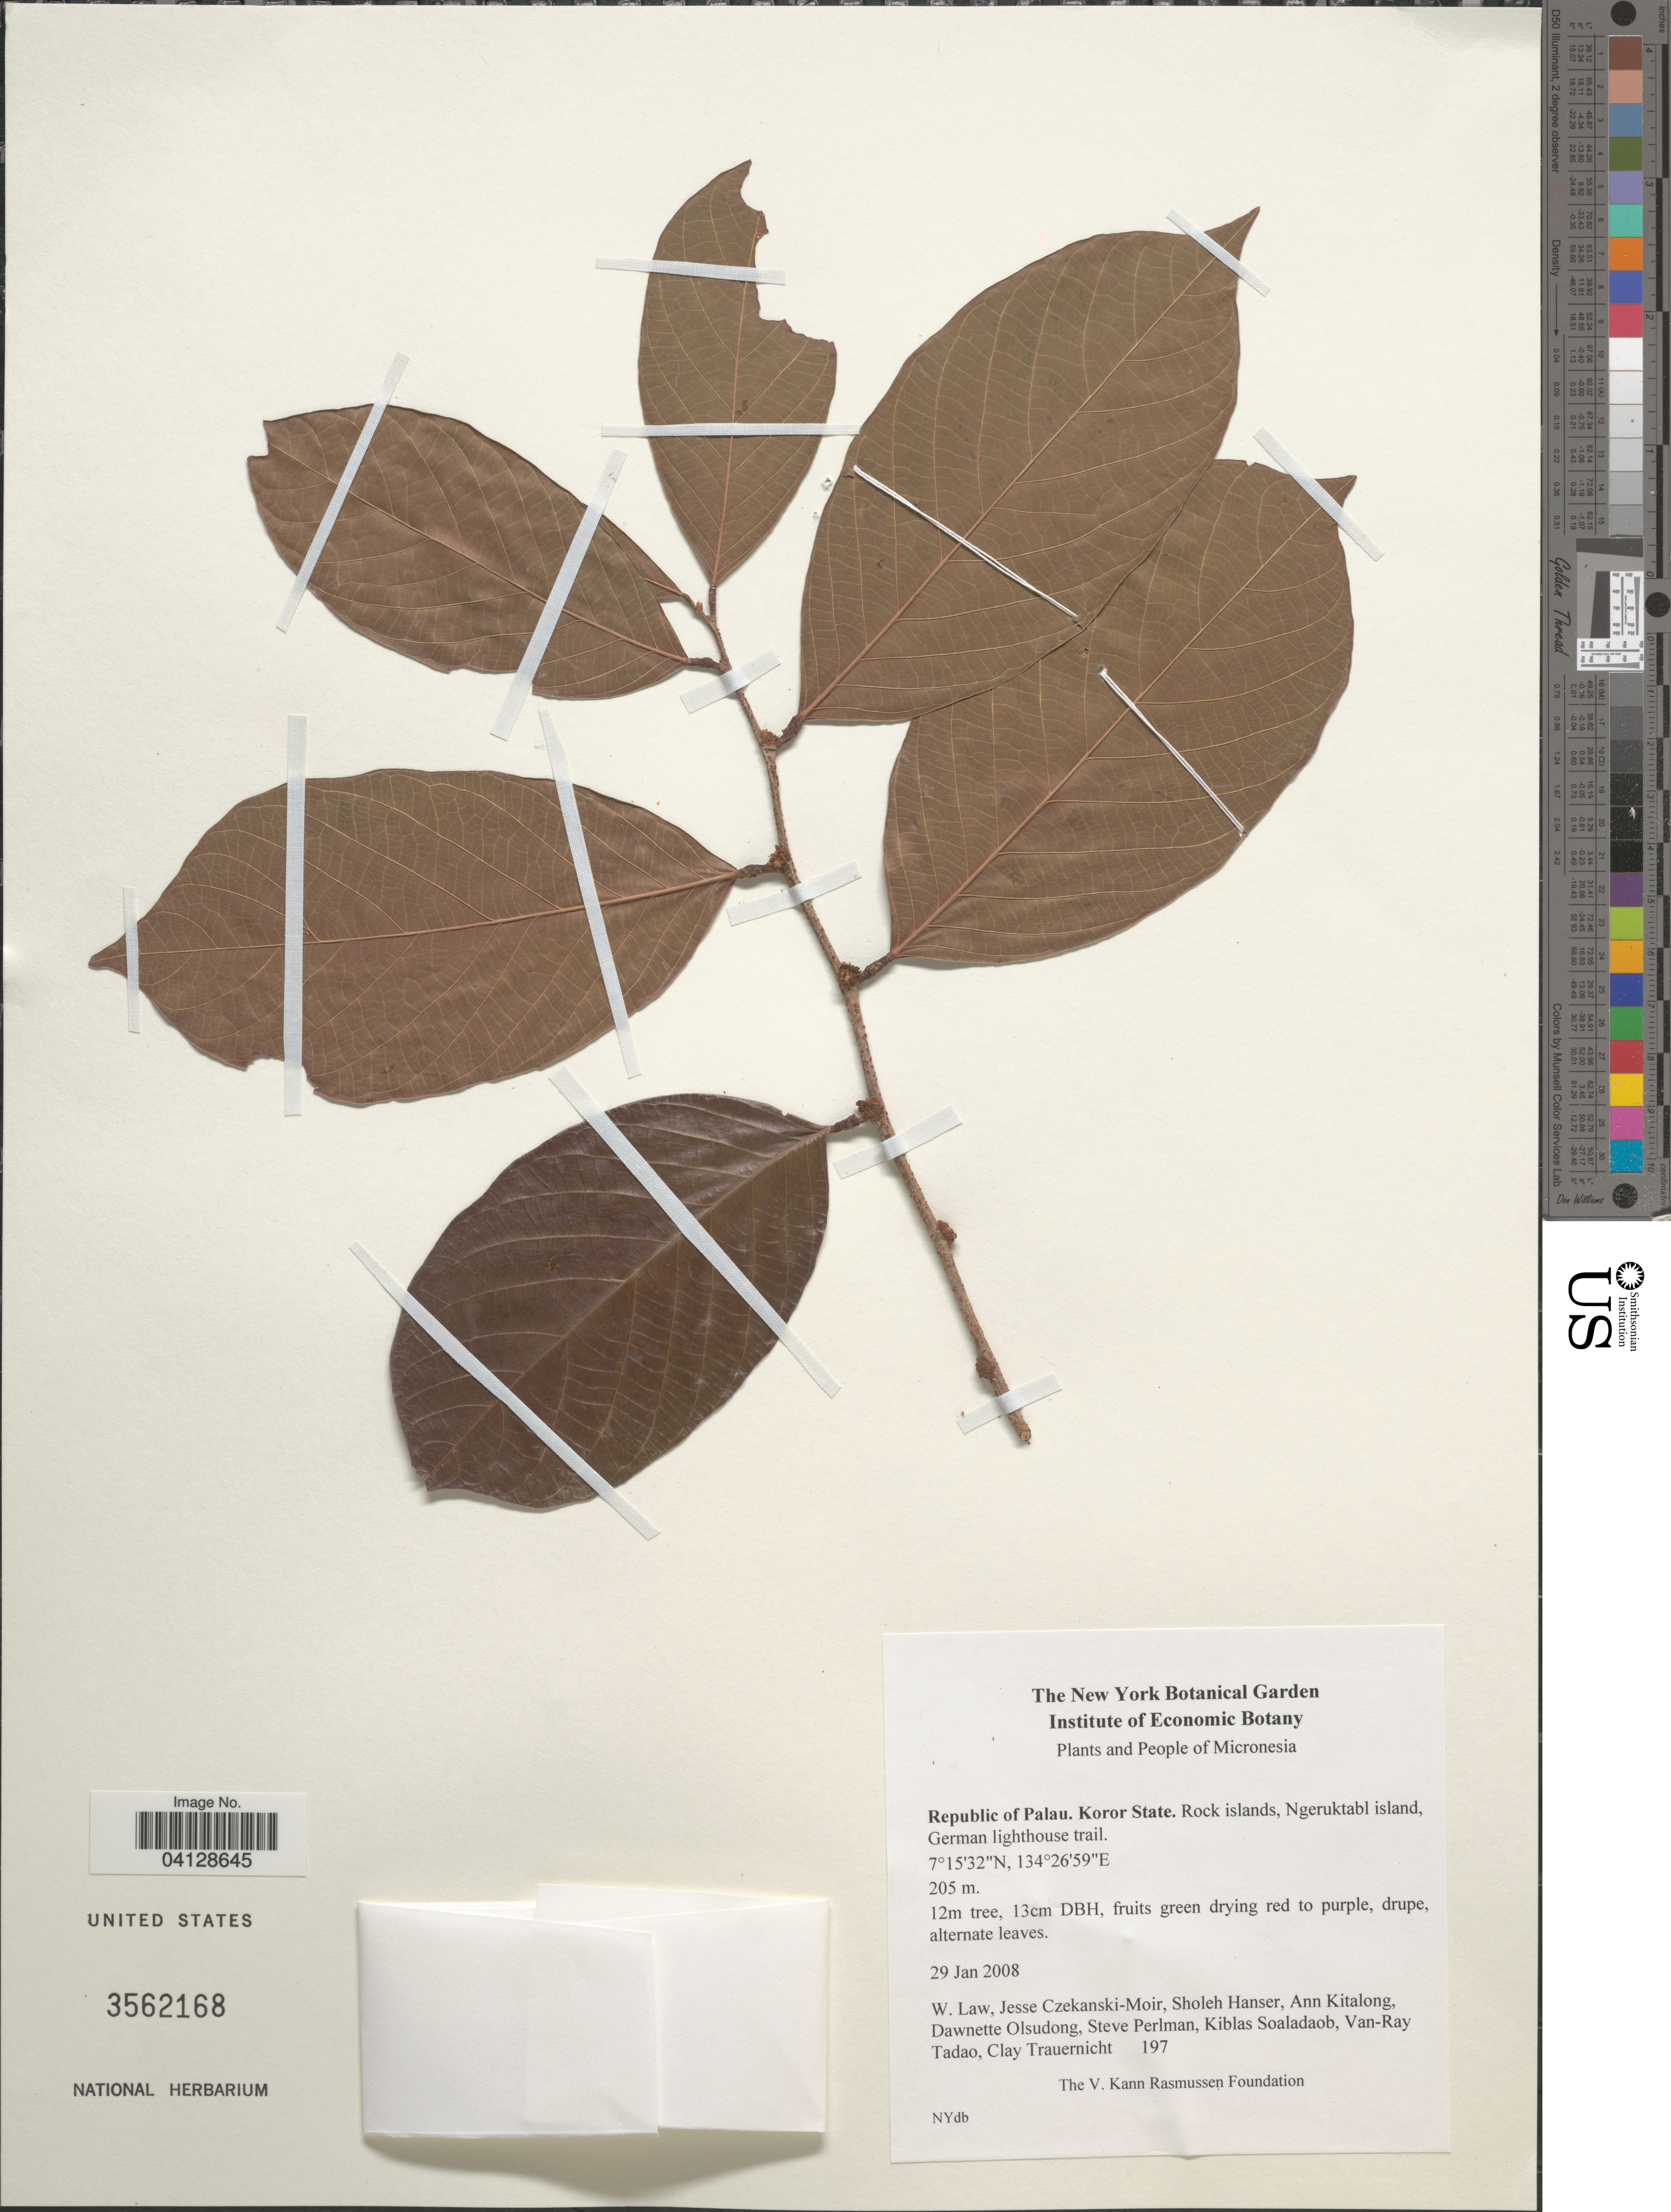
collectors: W. Law, J. Czekanski-Moir, S. Hanser, A. Kitalong & et al.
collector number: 197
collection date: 2008-01-29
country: Palau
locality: Micronesia. Republic of Palau. Koror State. Rock islands, Ngeruktabl island, German lighthouse trail.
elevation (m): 205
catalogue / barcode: US 3562168